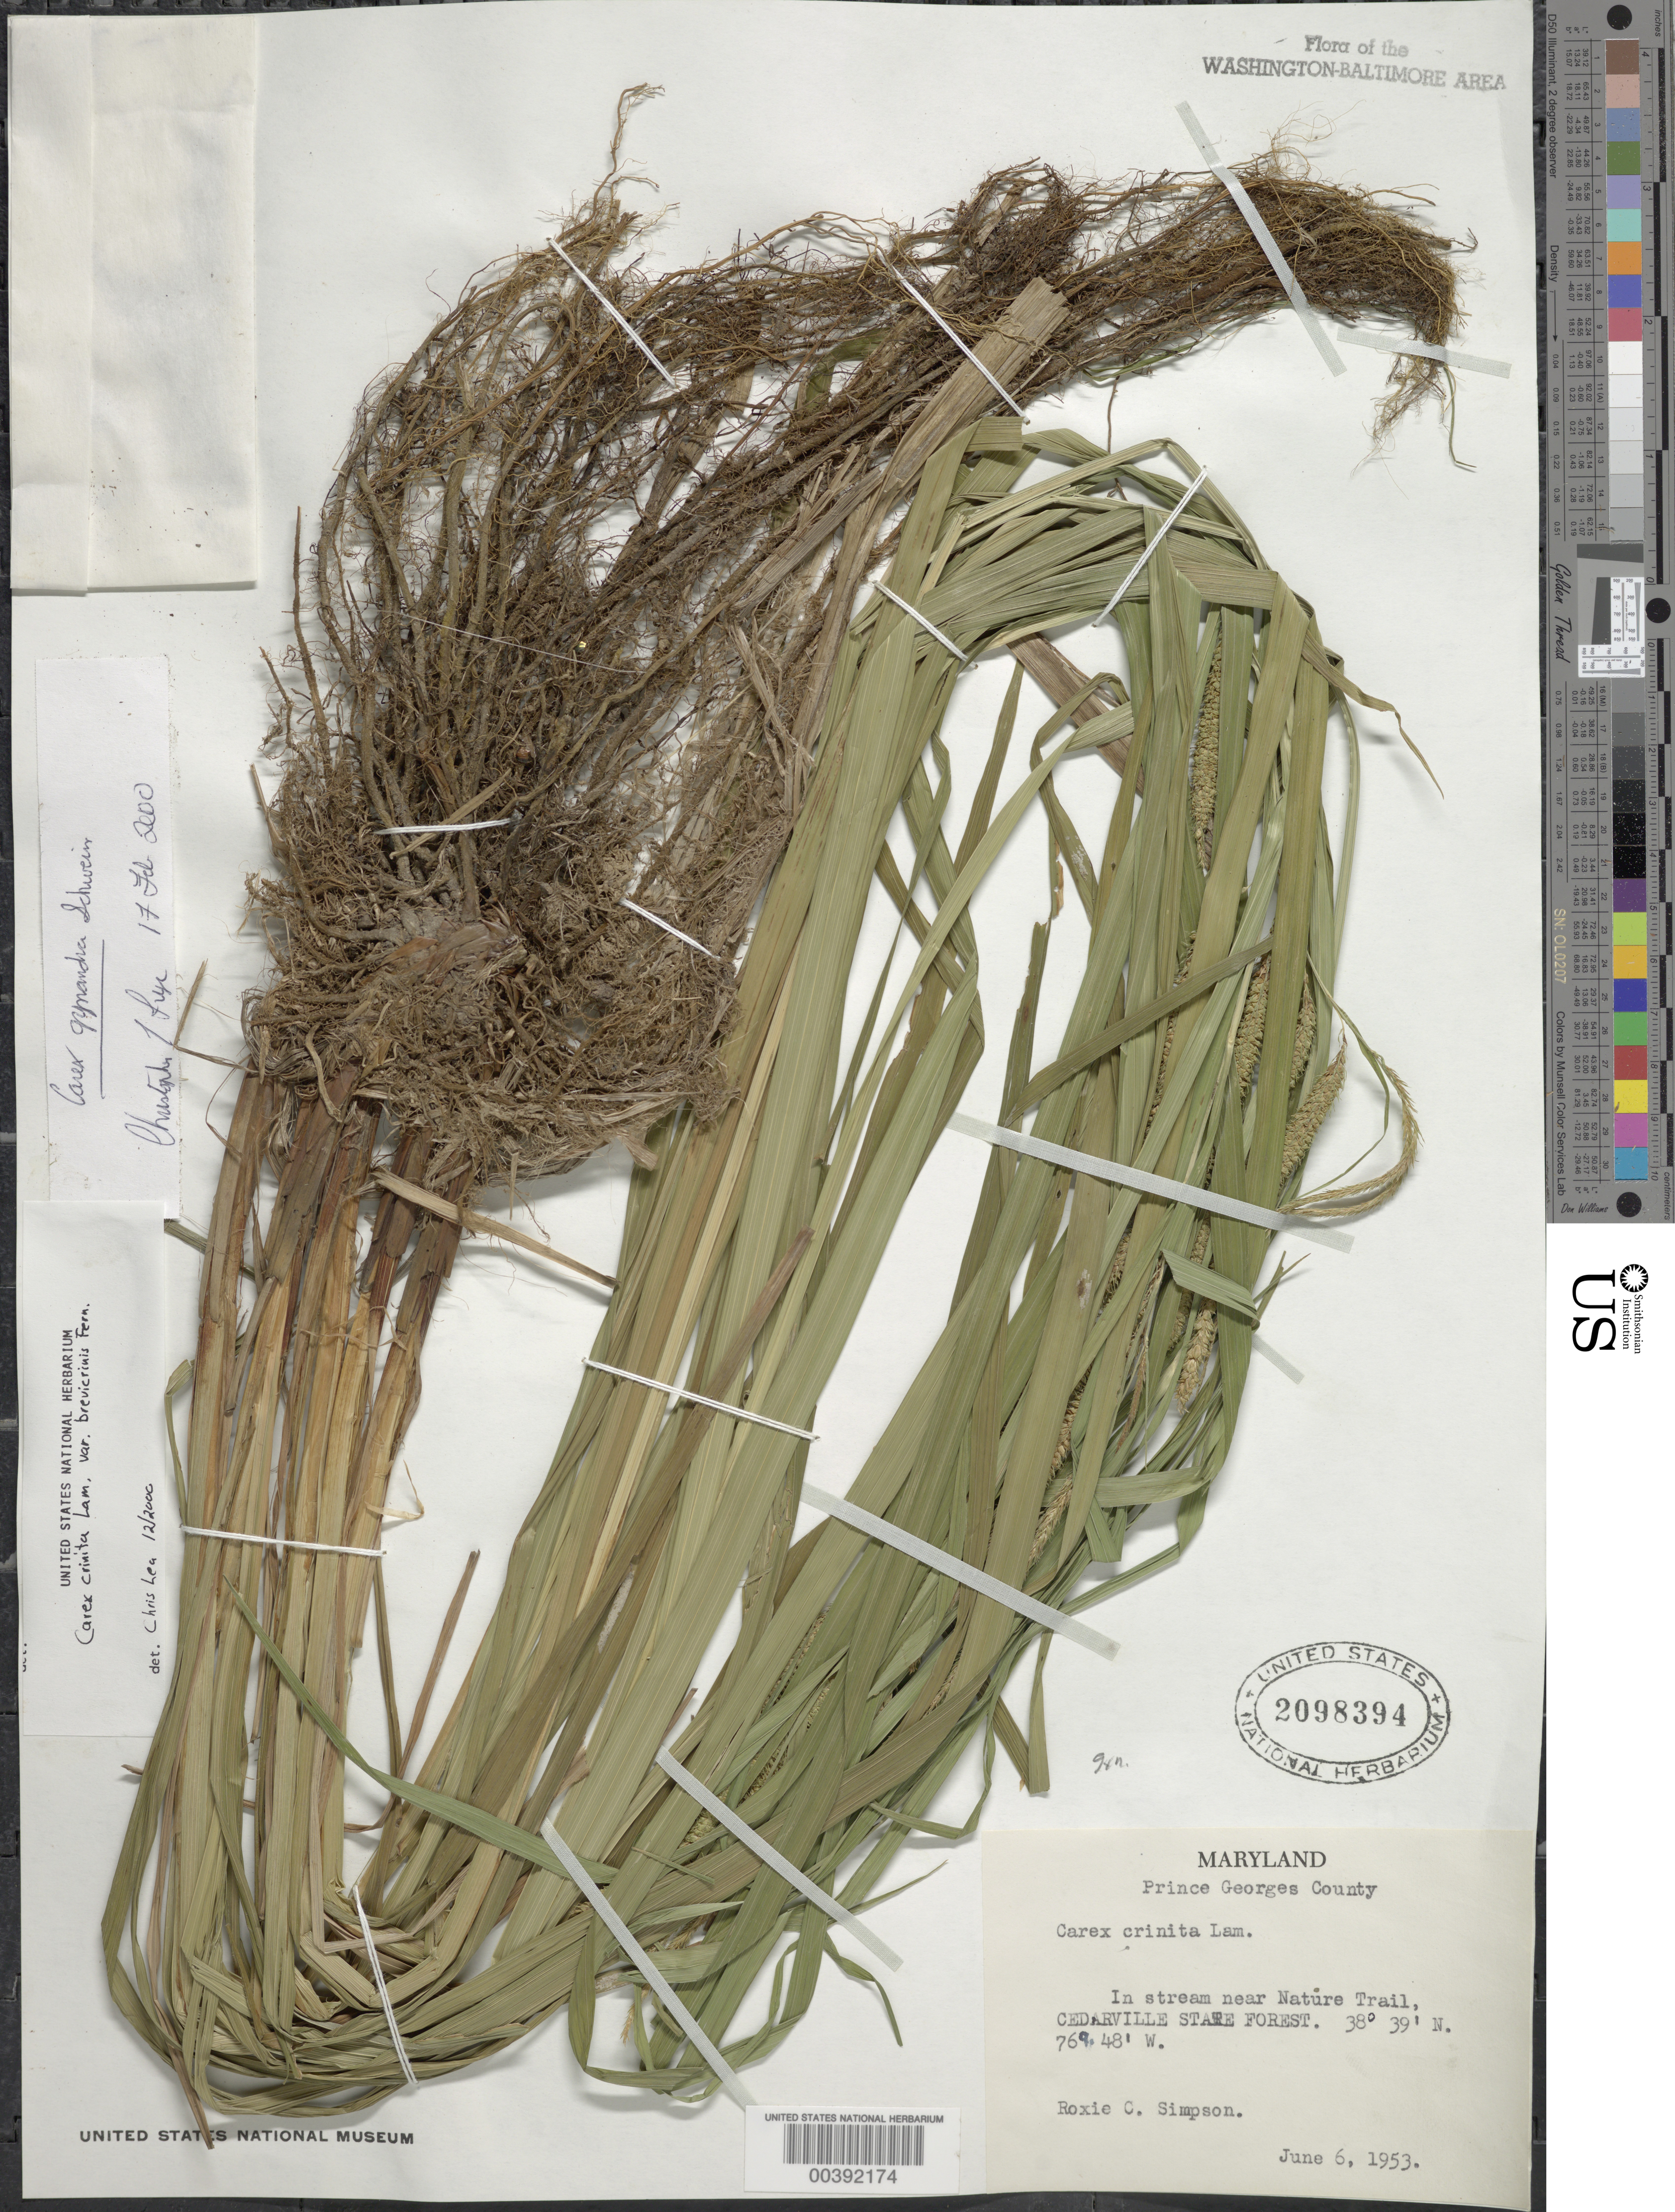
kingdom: Plantae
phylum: Tracheophyta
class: Liliopsida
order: Poales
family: Cyperaceae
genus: Carex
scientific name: Carex crinita var. brevicrinis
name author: Fernald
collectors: R. Simpson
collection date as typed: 06 Jun 1953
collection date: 1953-06-06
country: United States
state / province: Maryland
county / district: Prince George's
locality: Cedarville State Forest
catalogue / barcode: US 2098394